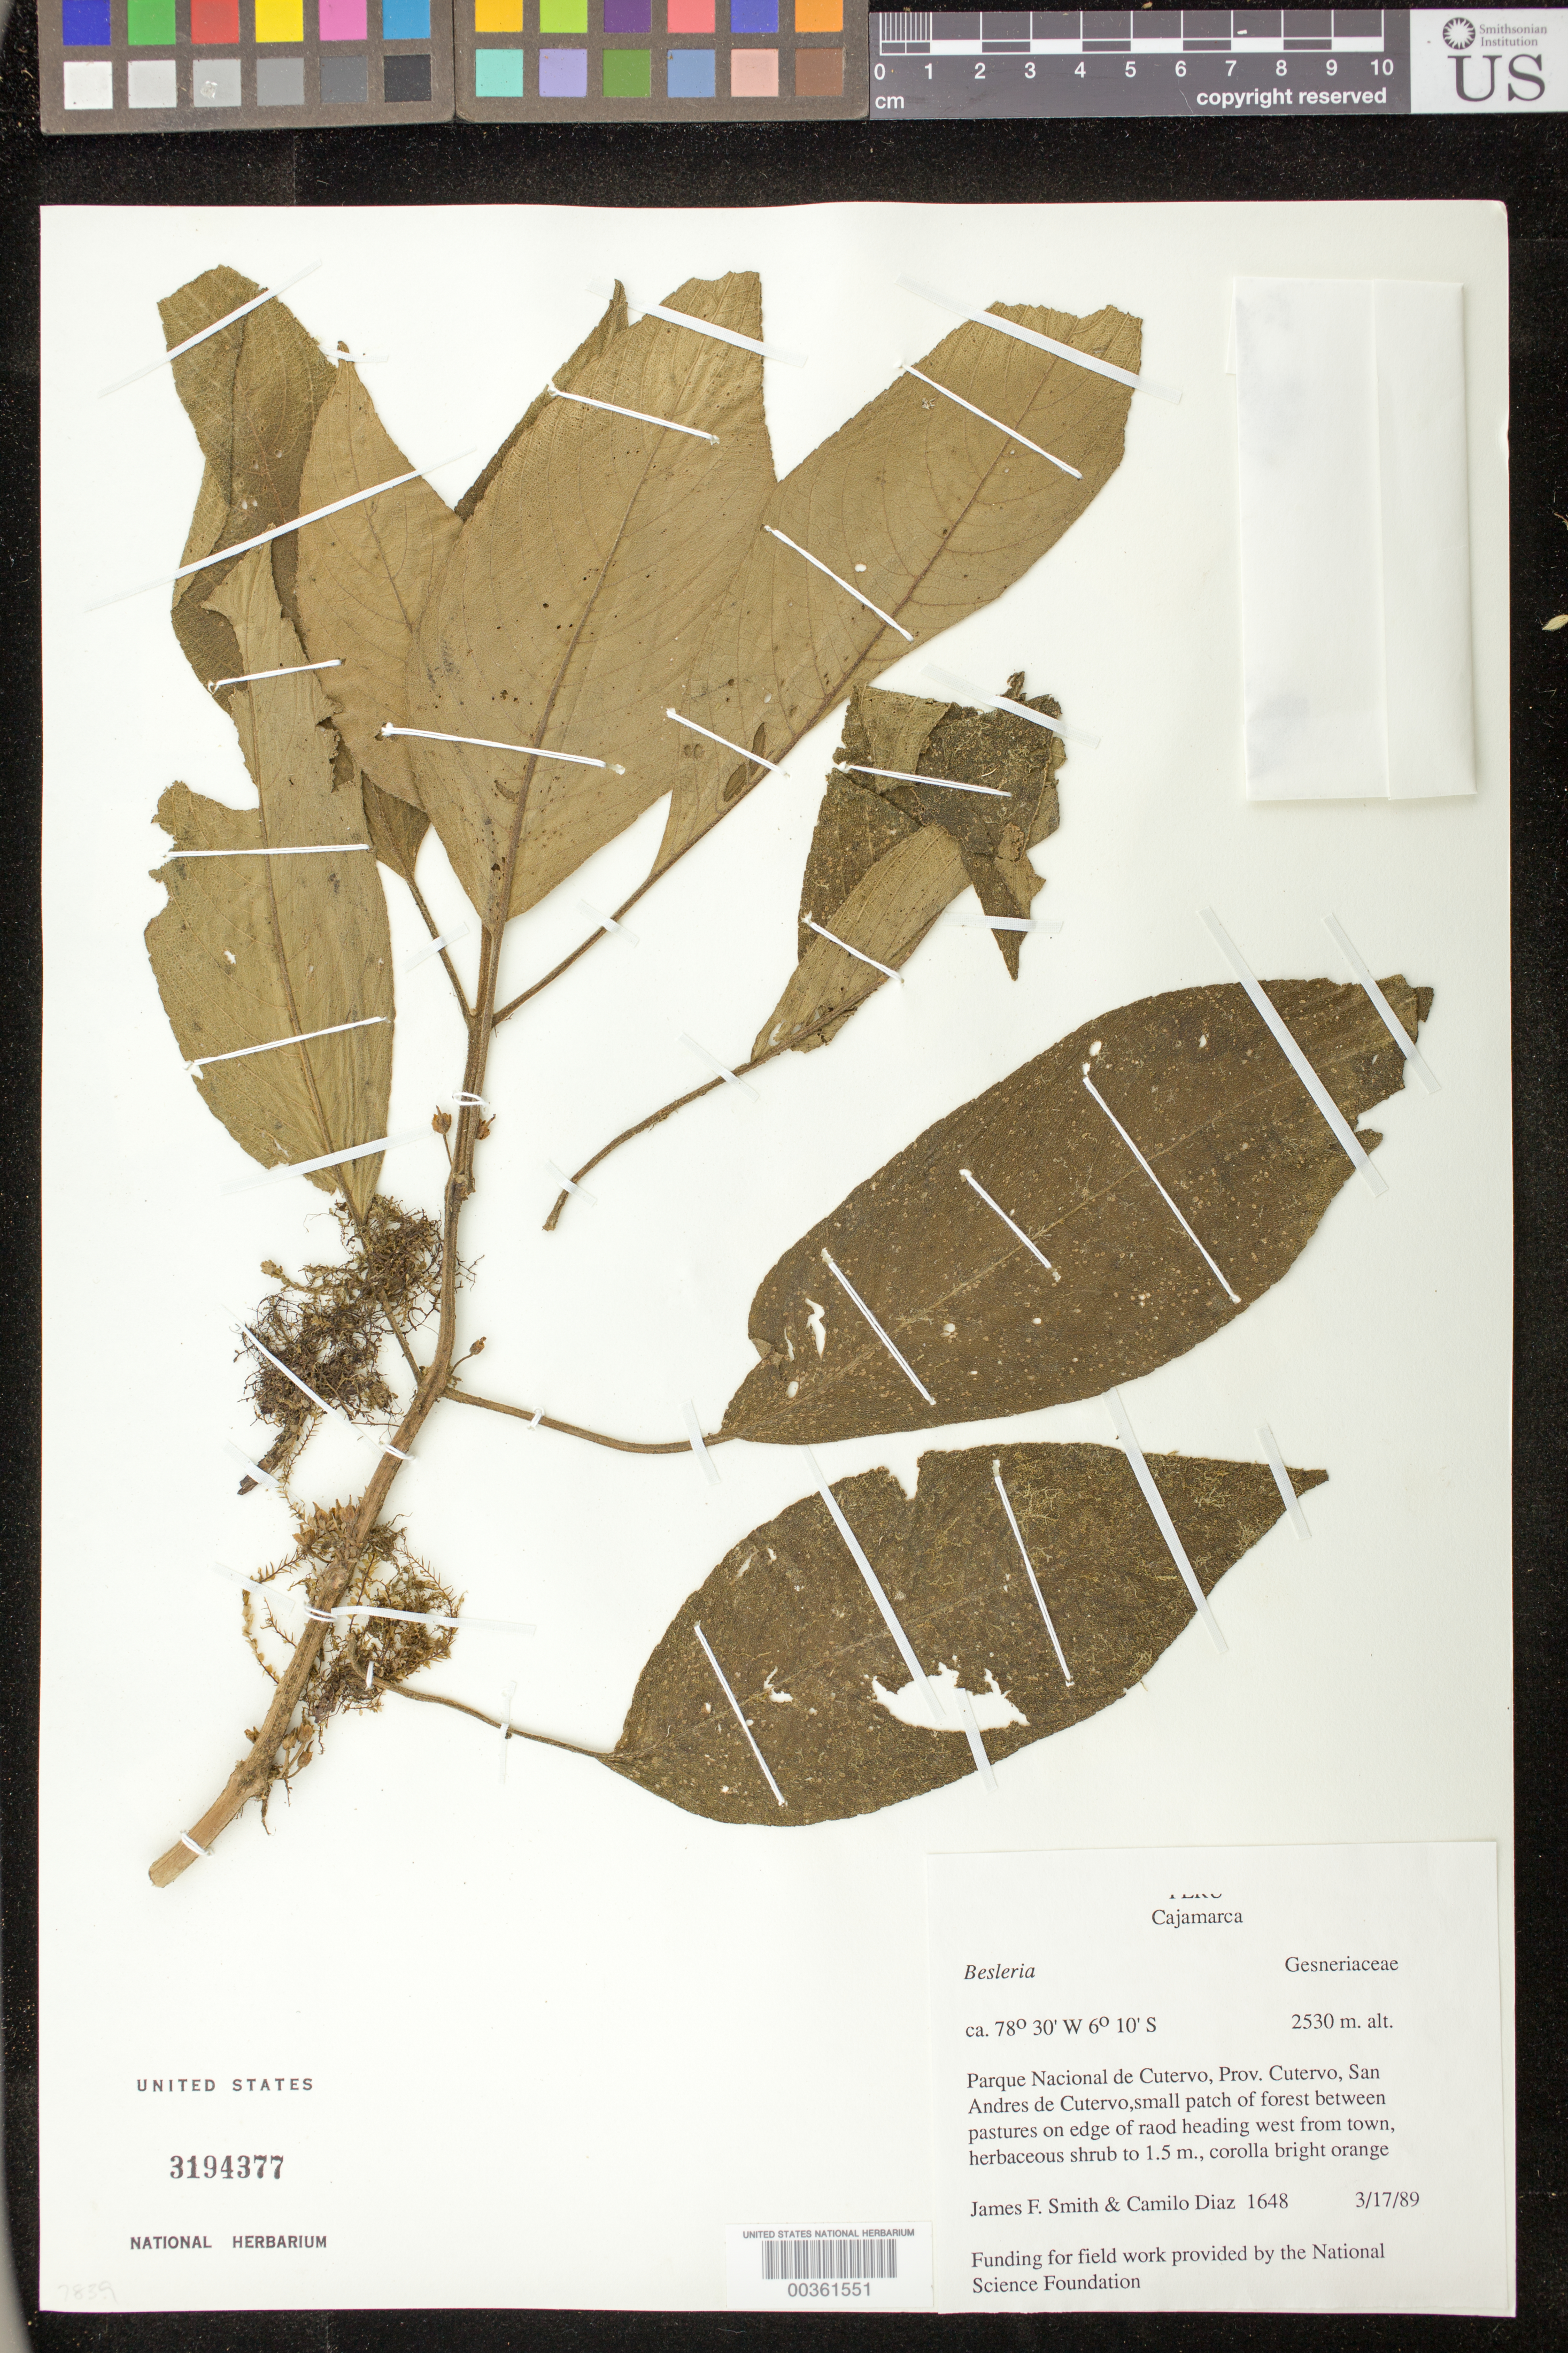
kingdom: Plantae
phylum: Tracheophyta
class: Magnoliopsida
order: Lamiales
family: Gesneriaceae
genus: Besleria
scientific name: Besleria sp.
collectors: J. Smith & C. Díaz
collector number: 1648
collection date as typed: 17 Mar 1989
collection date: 1989-03-17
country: Peru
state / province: Cajamarca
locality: Cutervo, Parque Nacional de Cutervo, San Andres de Cutervo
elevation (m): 2530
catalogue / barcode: US 3194377